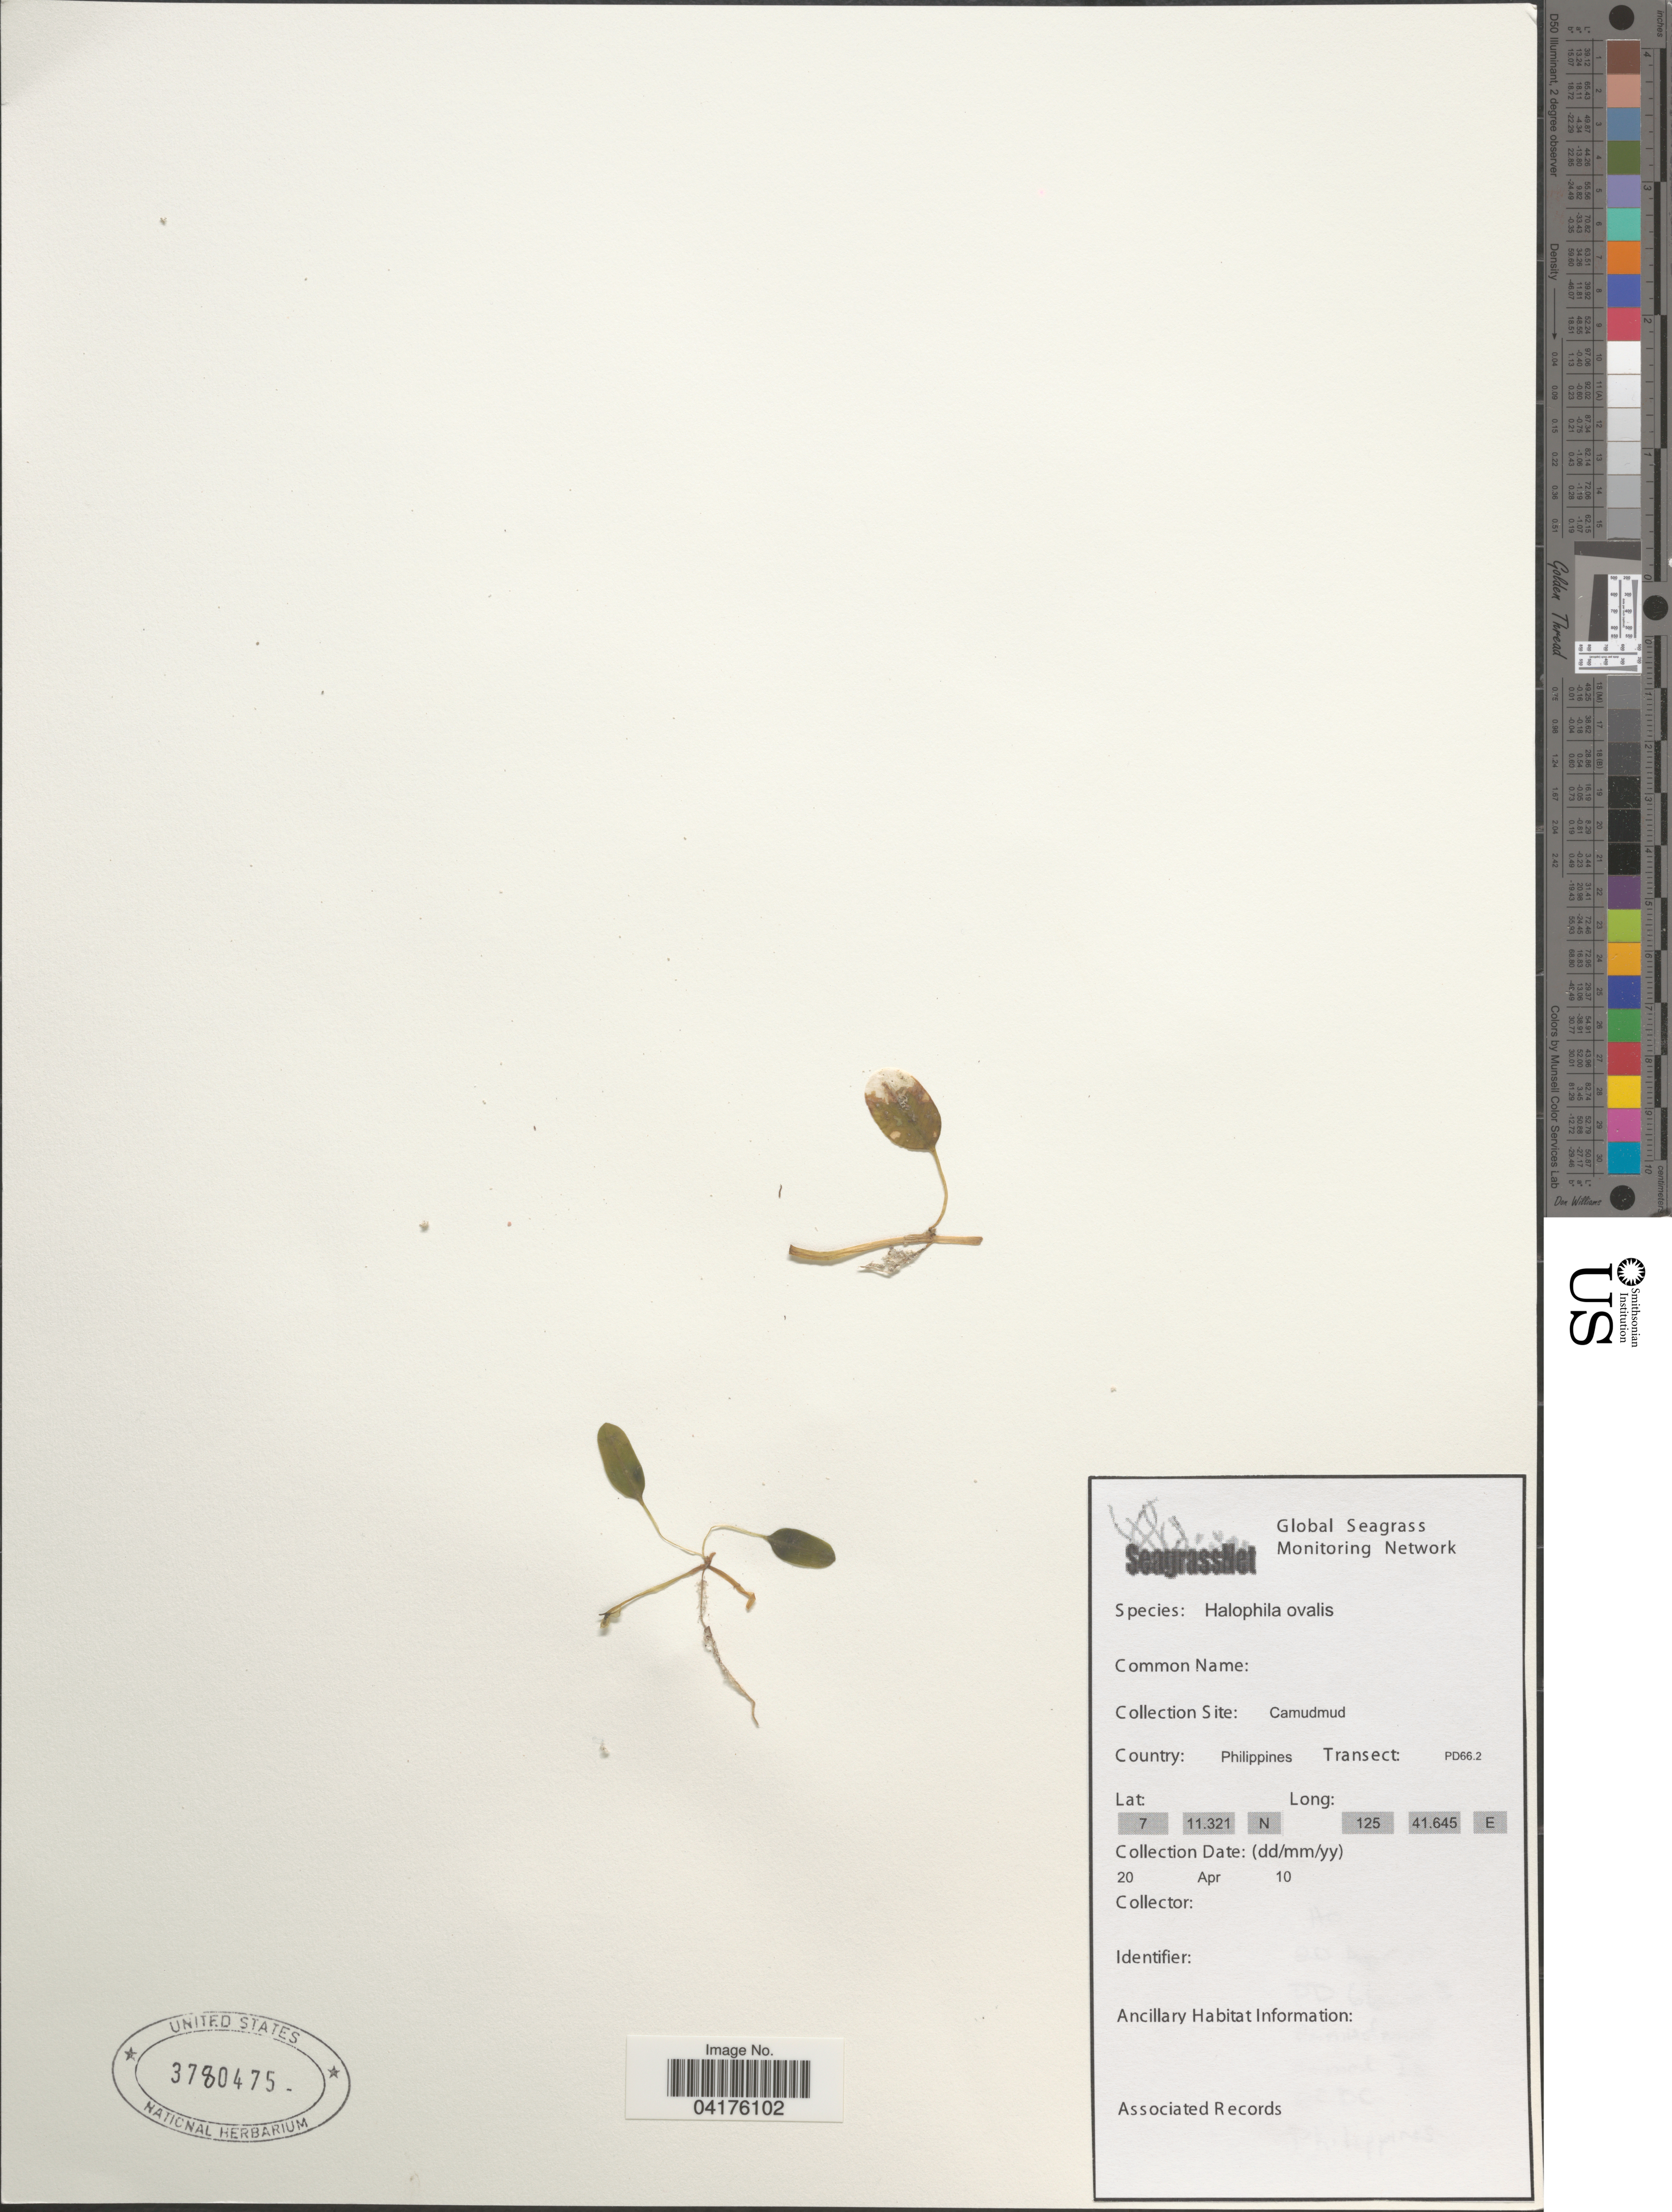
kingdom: Plantae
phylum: Tracheophyta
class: Liliopsida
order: Alismatales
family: Hydrocharitaceae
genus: Halophila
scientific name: Halophila ovalis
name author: (R. Br.) Hook. f.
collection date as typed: Transcribed d/m/y: 20/4/10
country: Philippines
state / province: Davao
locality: Camudmud. Transect: PD66.2.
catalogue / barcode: US 3780475